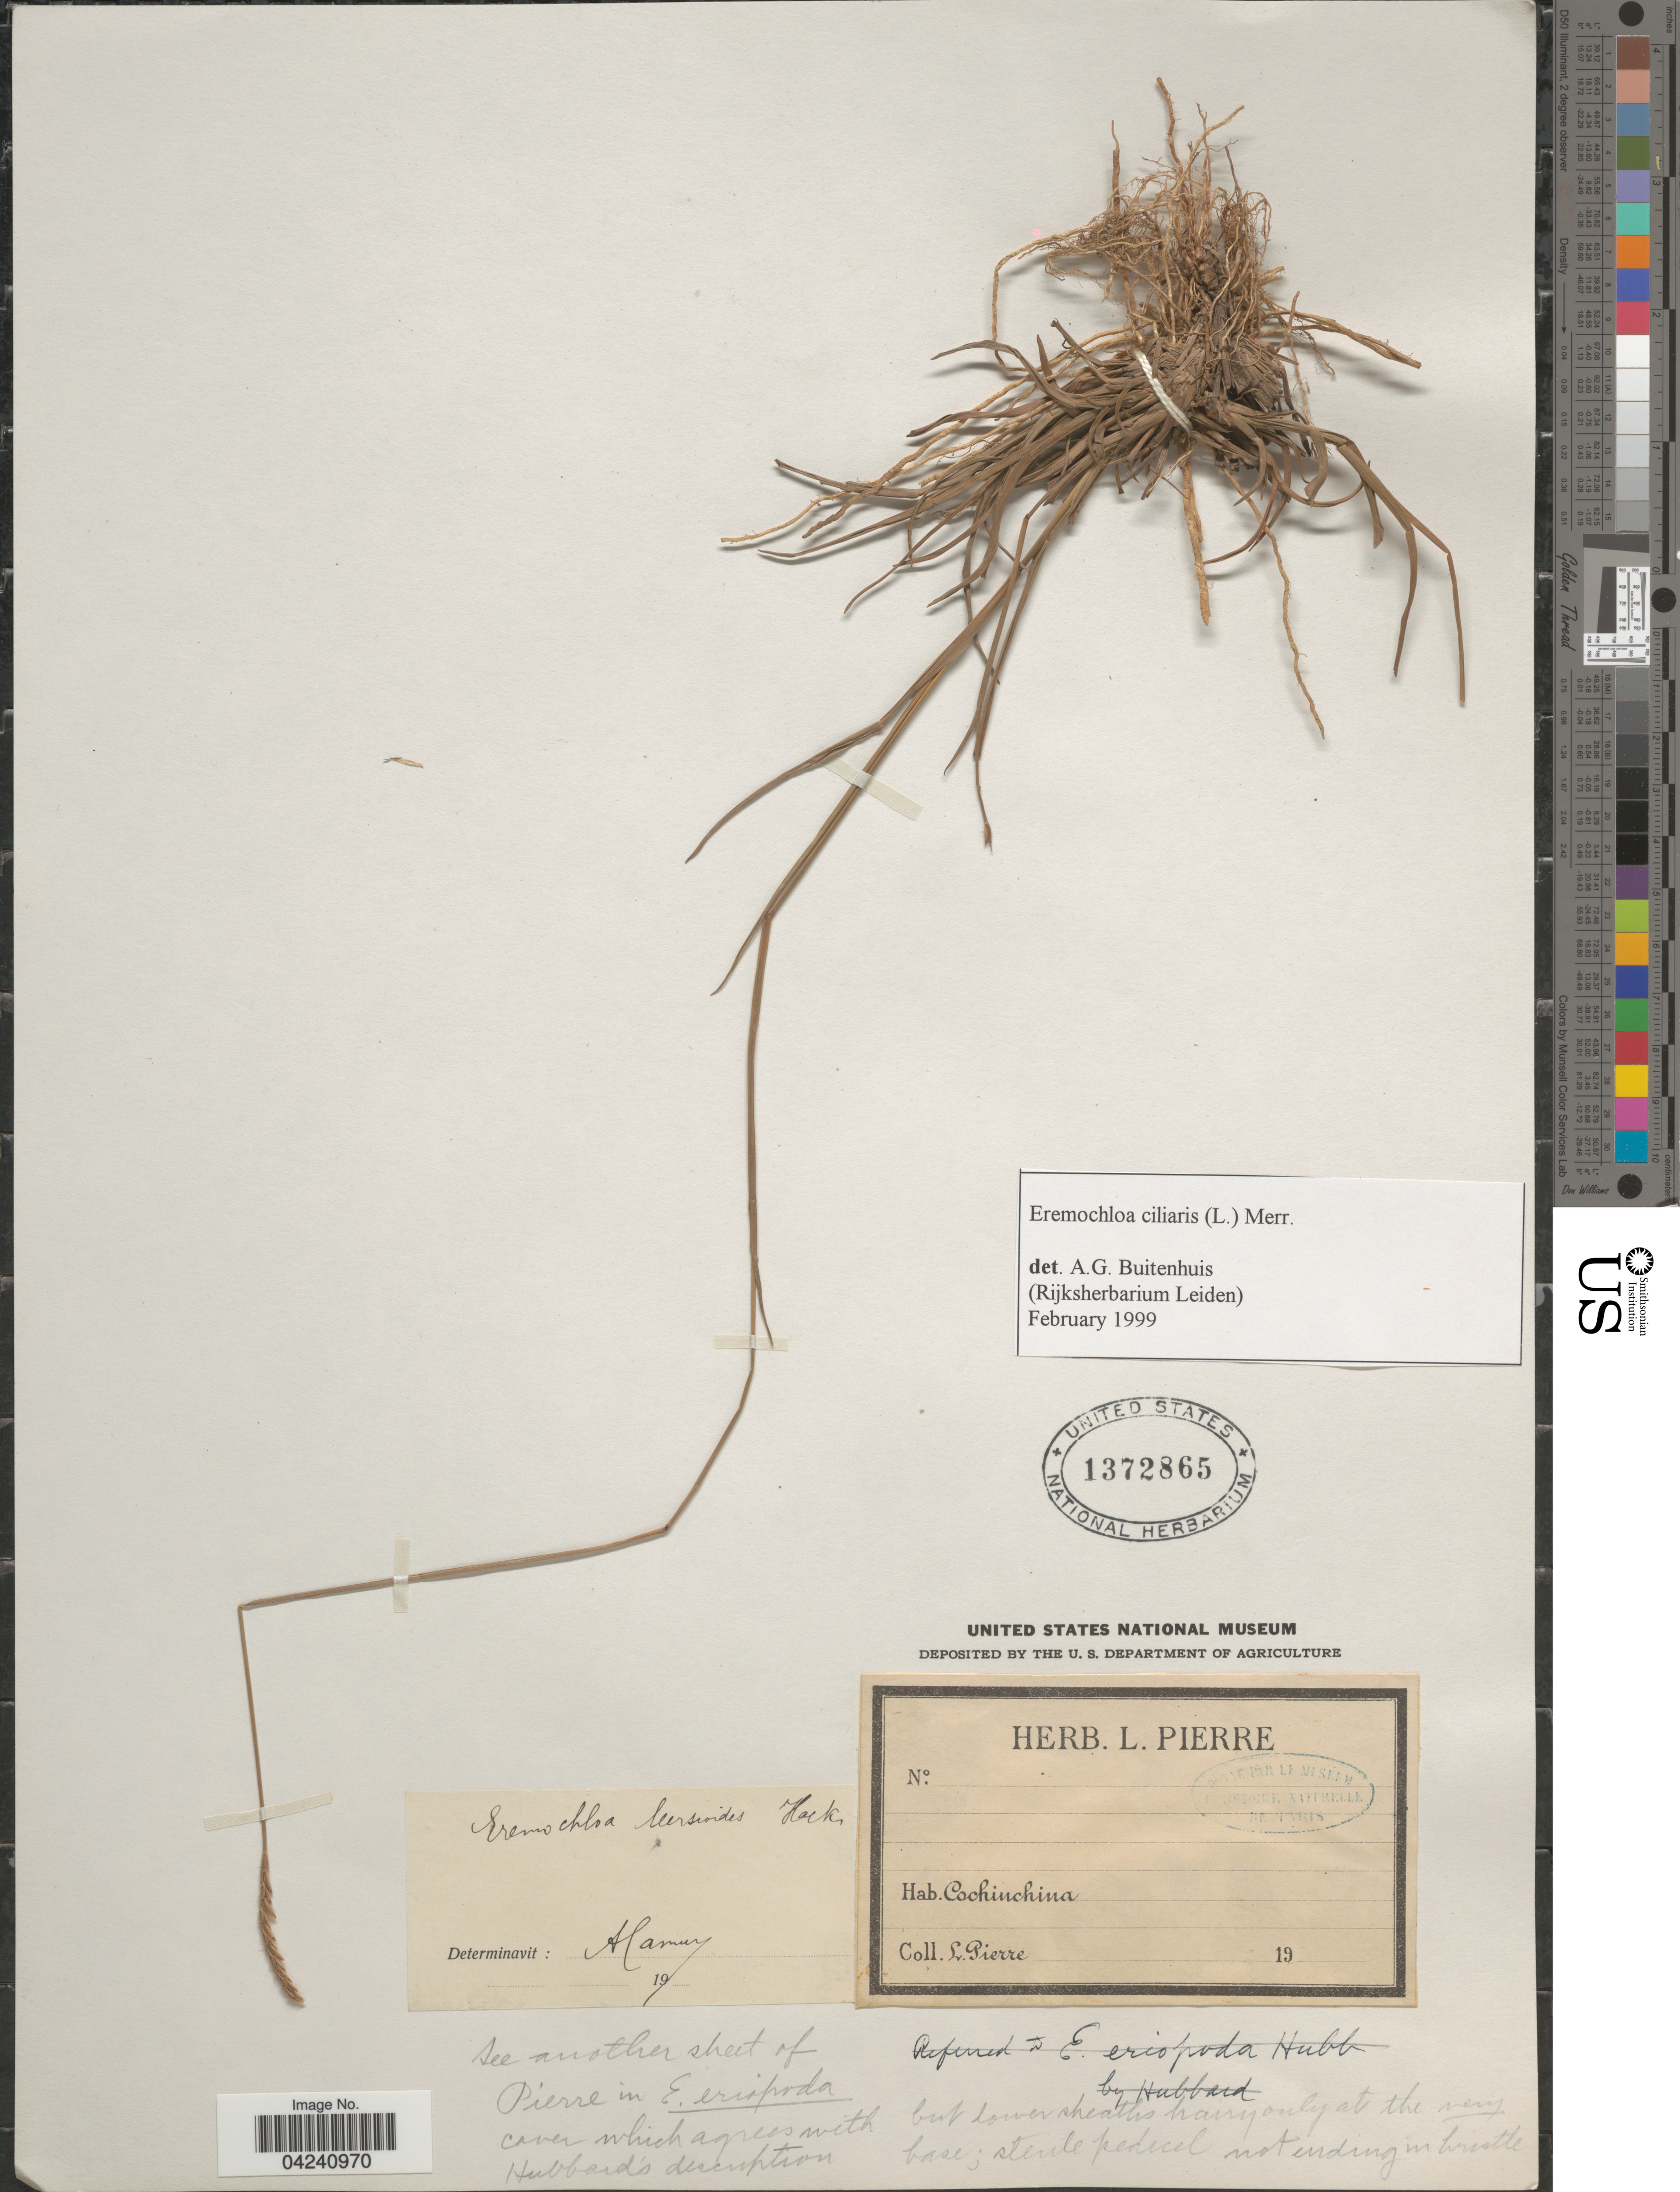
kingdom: Plantae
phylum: Tracheophyta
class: Liliopsida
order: Poales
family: Poaceae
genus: Eremochloa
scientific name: Eremochloa ciliaris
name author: (L.) Merr.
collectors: L. Pierre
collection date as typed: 19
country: Vietnam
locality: Cochinchina.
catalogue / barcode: US 1372865